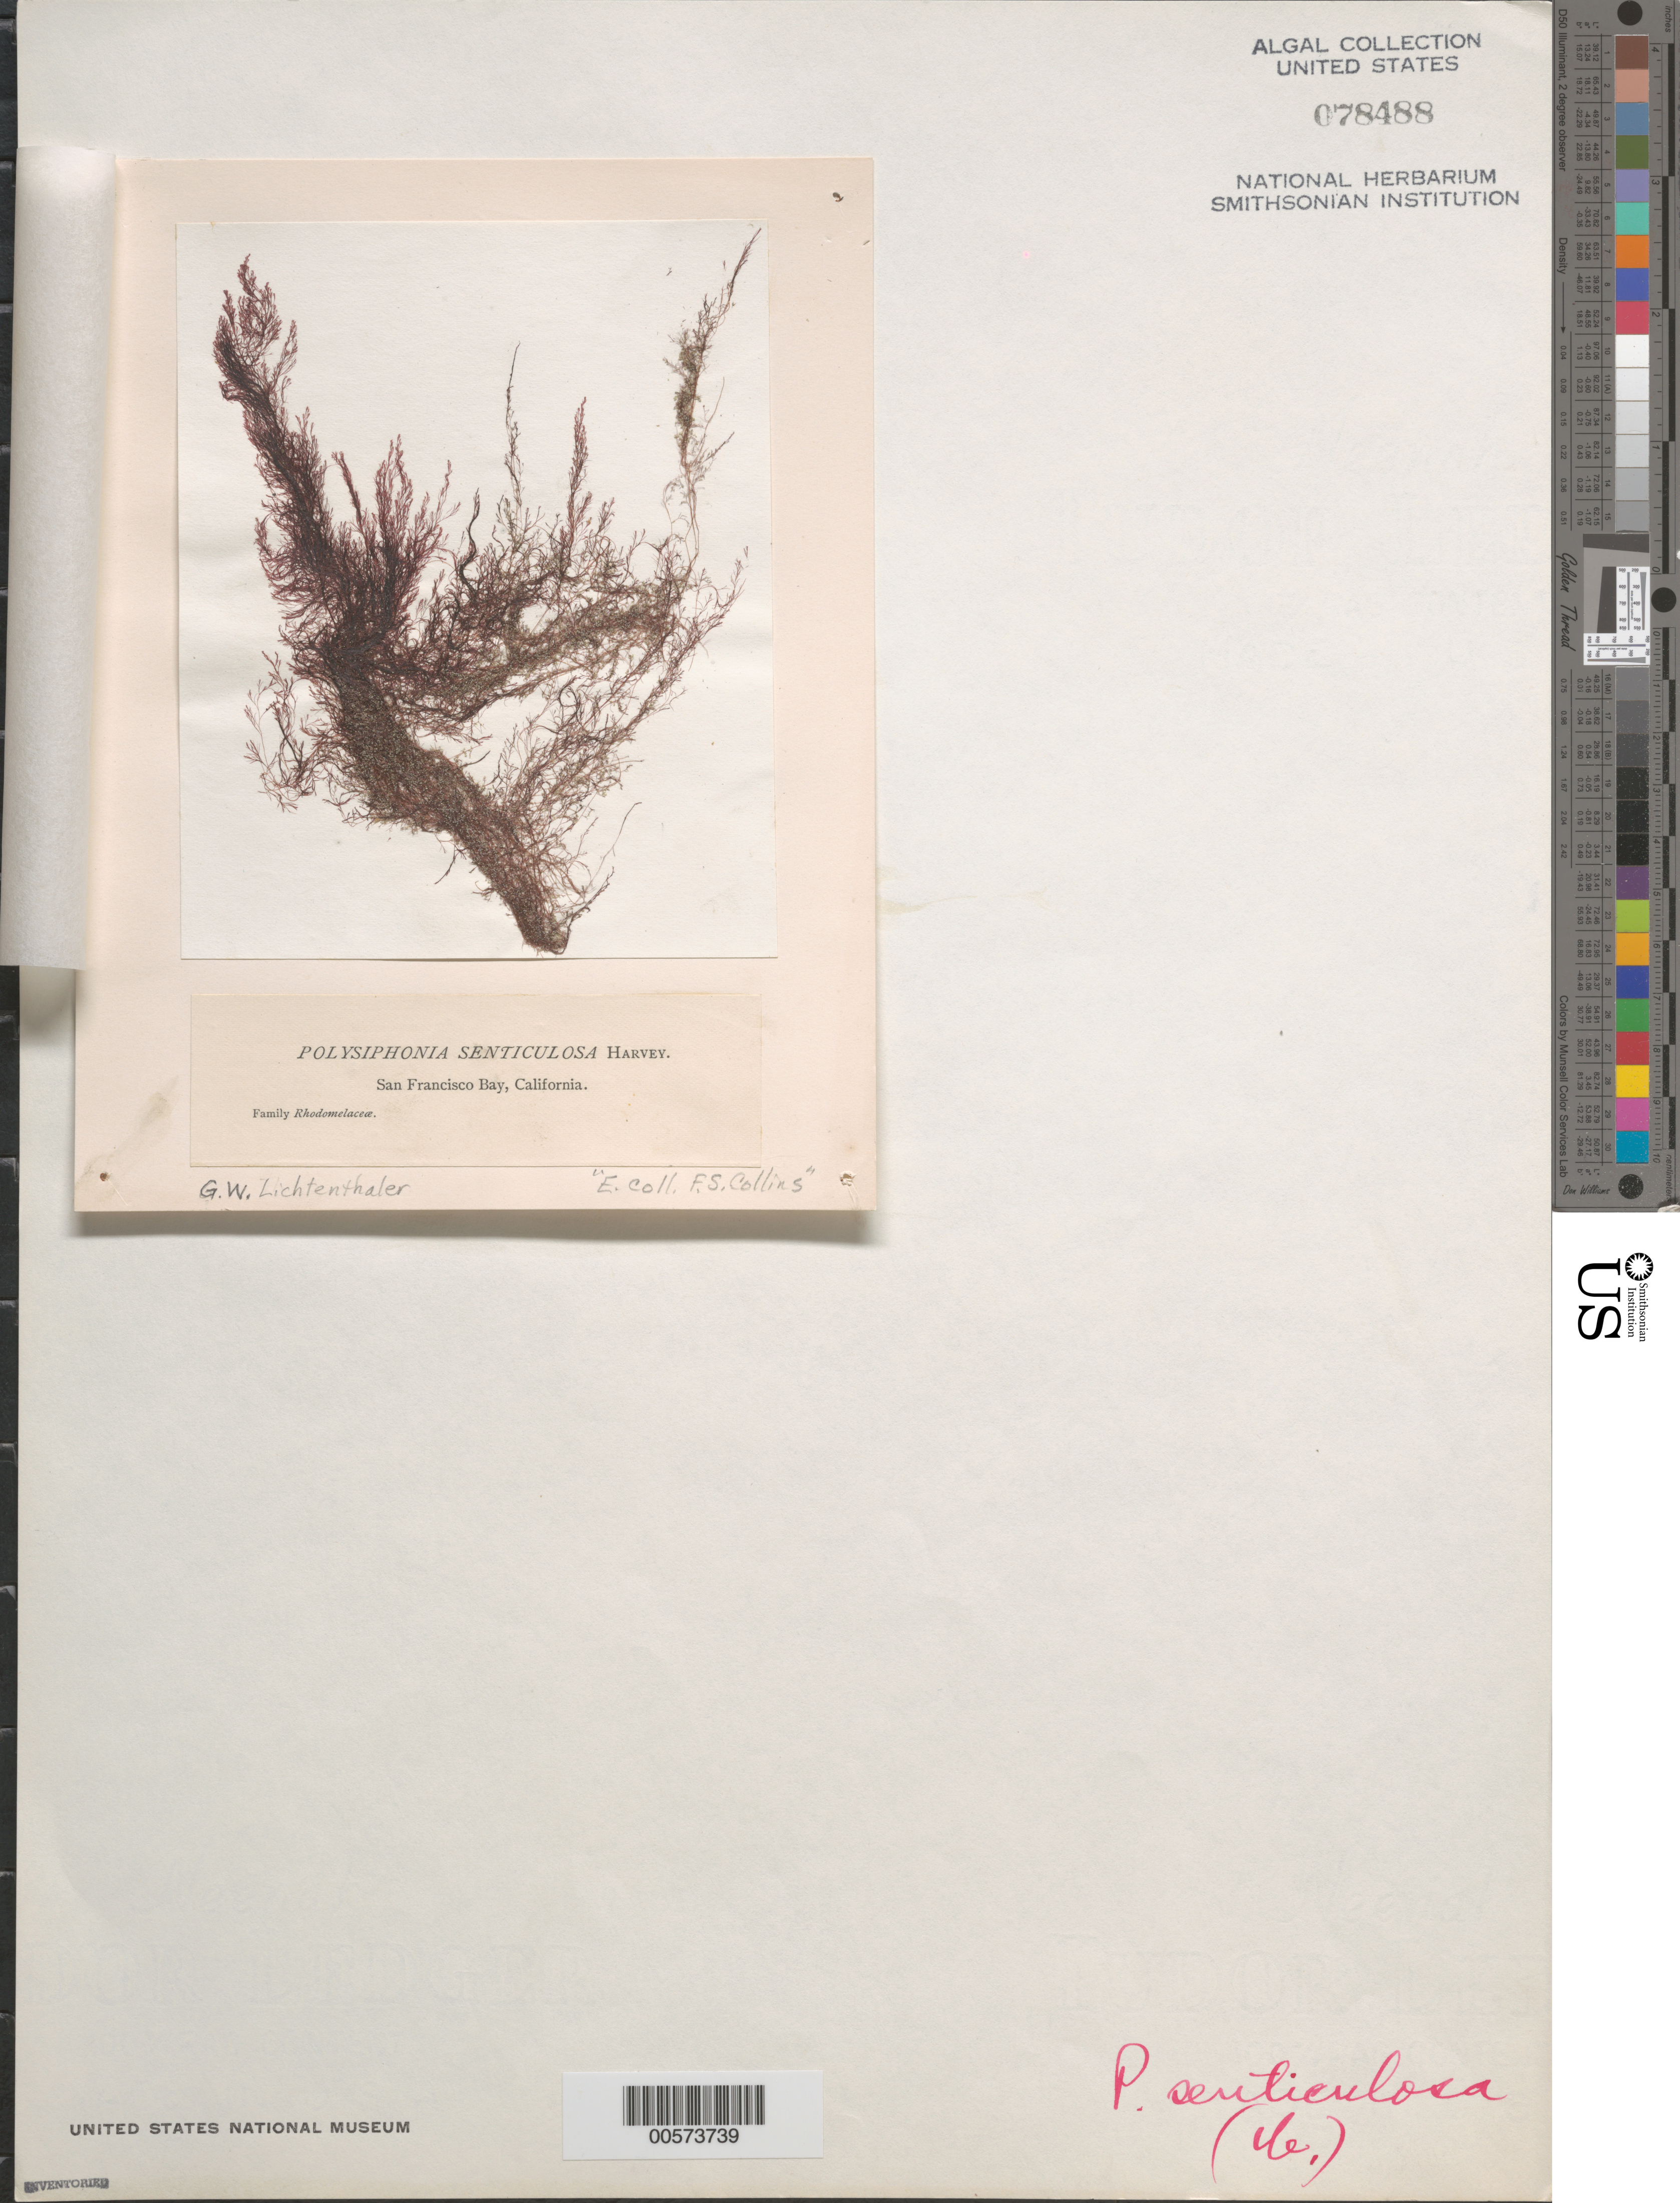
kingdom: Plantae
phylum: Rhodophyta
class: Florideophyceae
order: Ceramiales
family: Rhodomelaceae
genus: Womersleyella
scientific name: Womersleyella setacea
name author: (Hollenb.) R.E. Norris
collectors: G. Lichtenthaler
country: United States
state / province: California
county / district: San Francisco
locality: San Francisco Bay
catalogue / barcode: US 78488